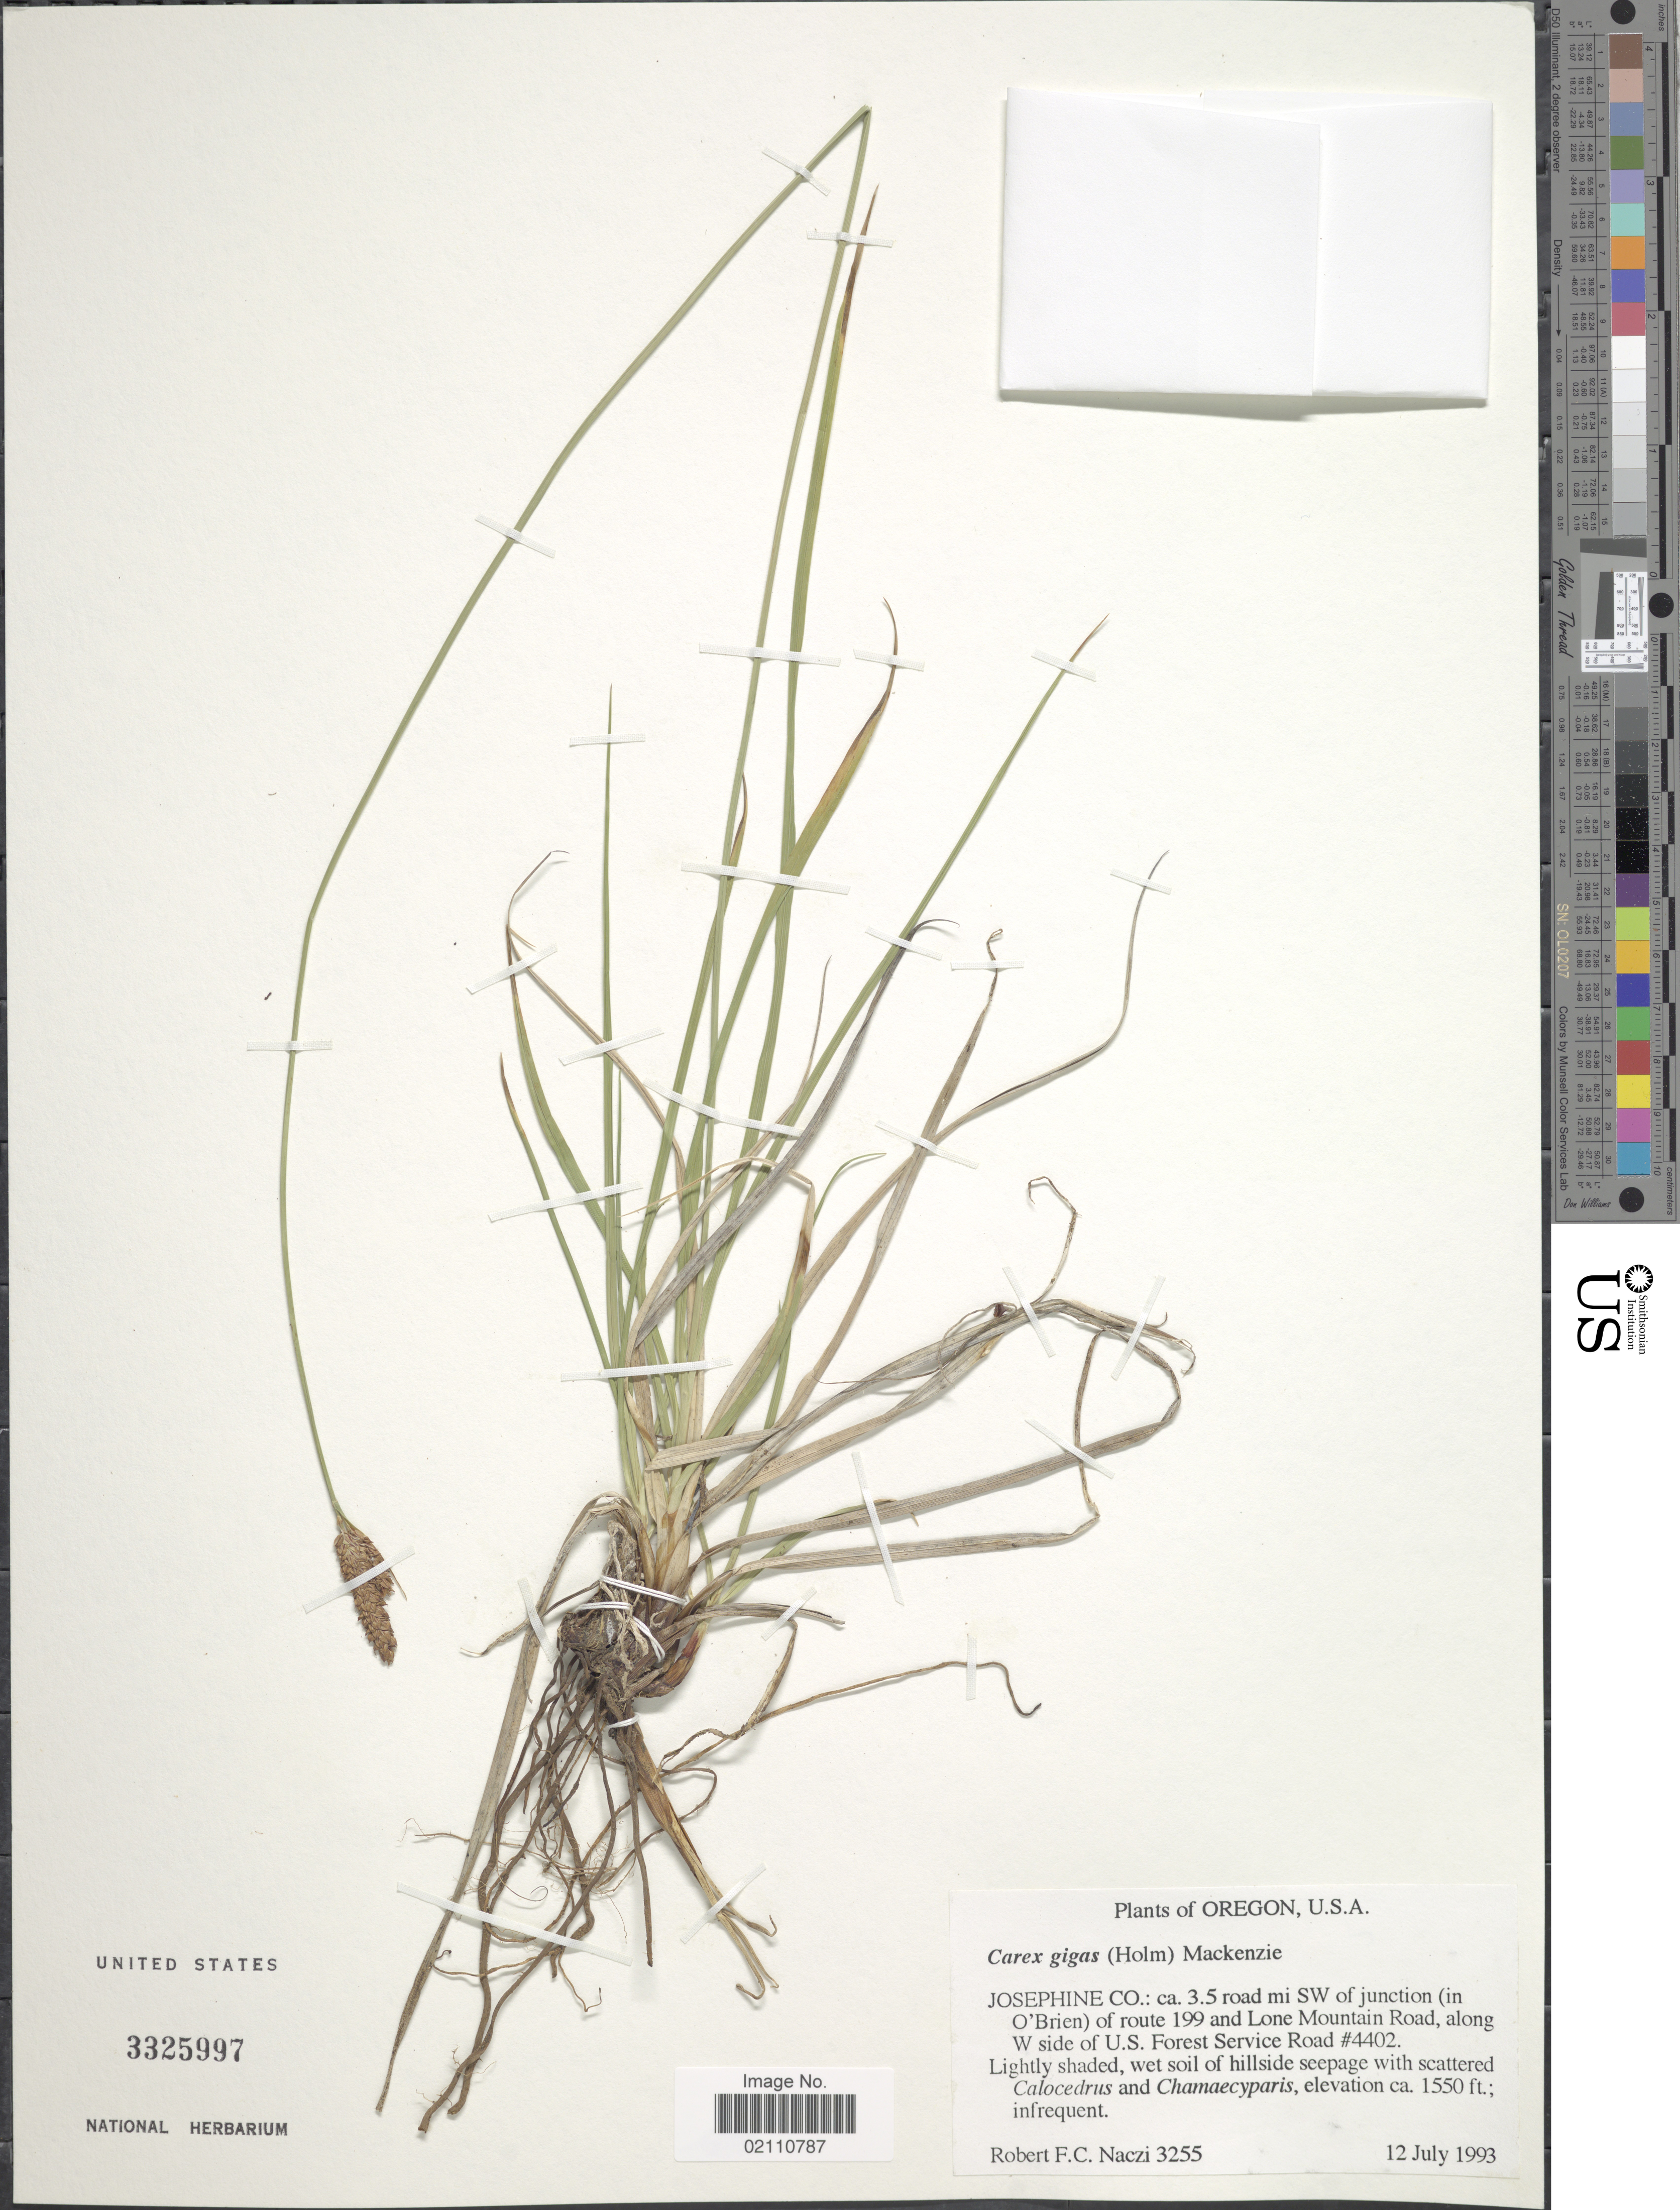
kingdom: Plantae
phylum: Tracheophyta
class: Liliopsida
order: Poales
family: Cyperaceae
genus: Carex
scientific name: Carex scabriuscula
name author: Mack.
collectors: R. F. C. Naczi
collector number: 3255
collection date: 1993-07-12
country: United States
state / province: Oregon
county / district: Josephine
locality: Josephine Co.: ca. 3.5 road mi SW of Junction (In O'Brien) of route 199 and Lone Mountain Road, along w side of U.S. Forest Service Road #4402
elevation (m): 472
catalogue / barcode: US 3325997